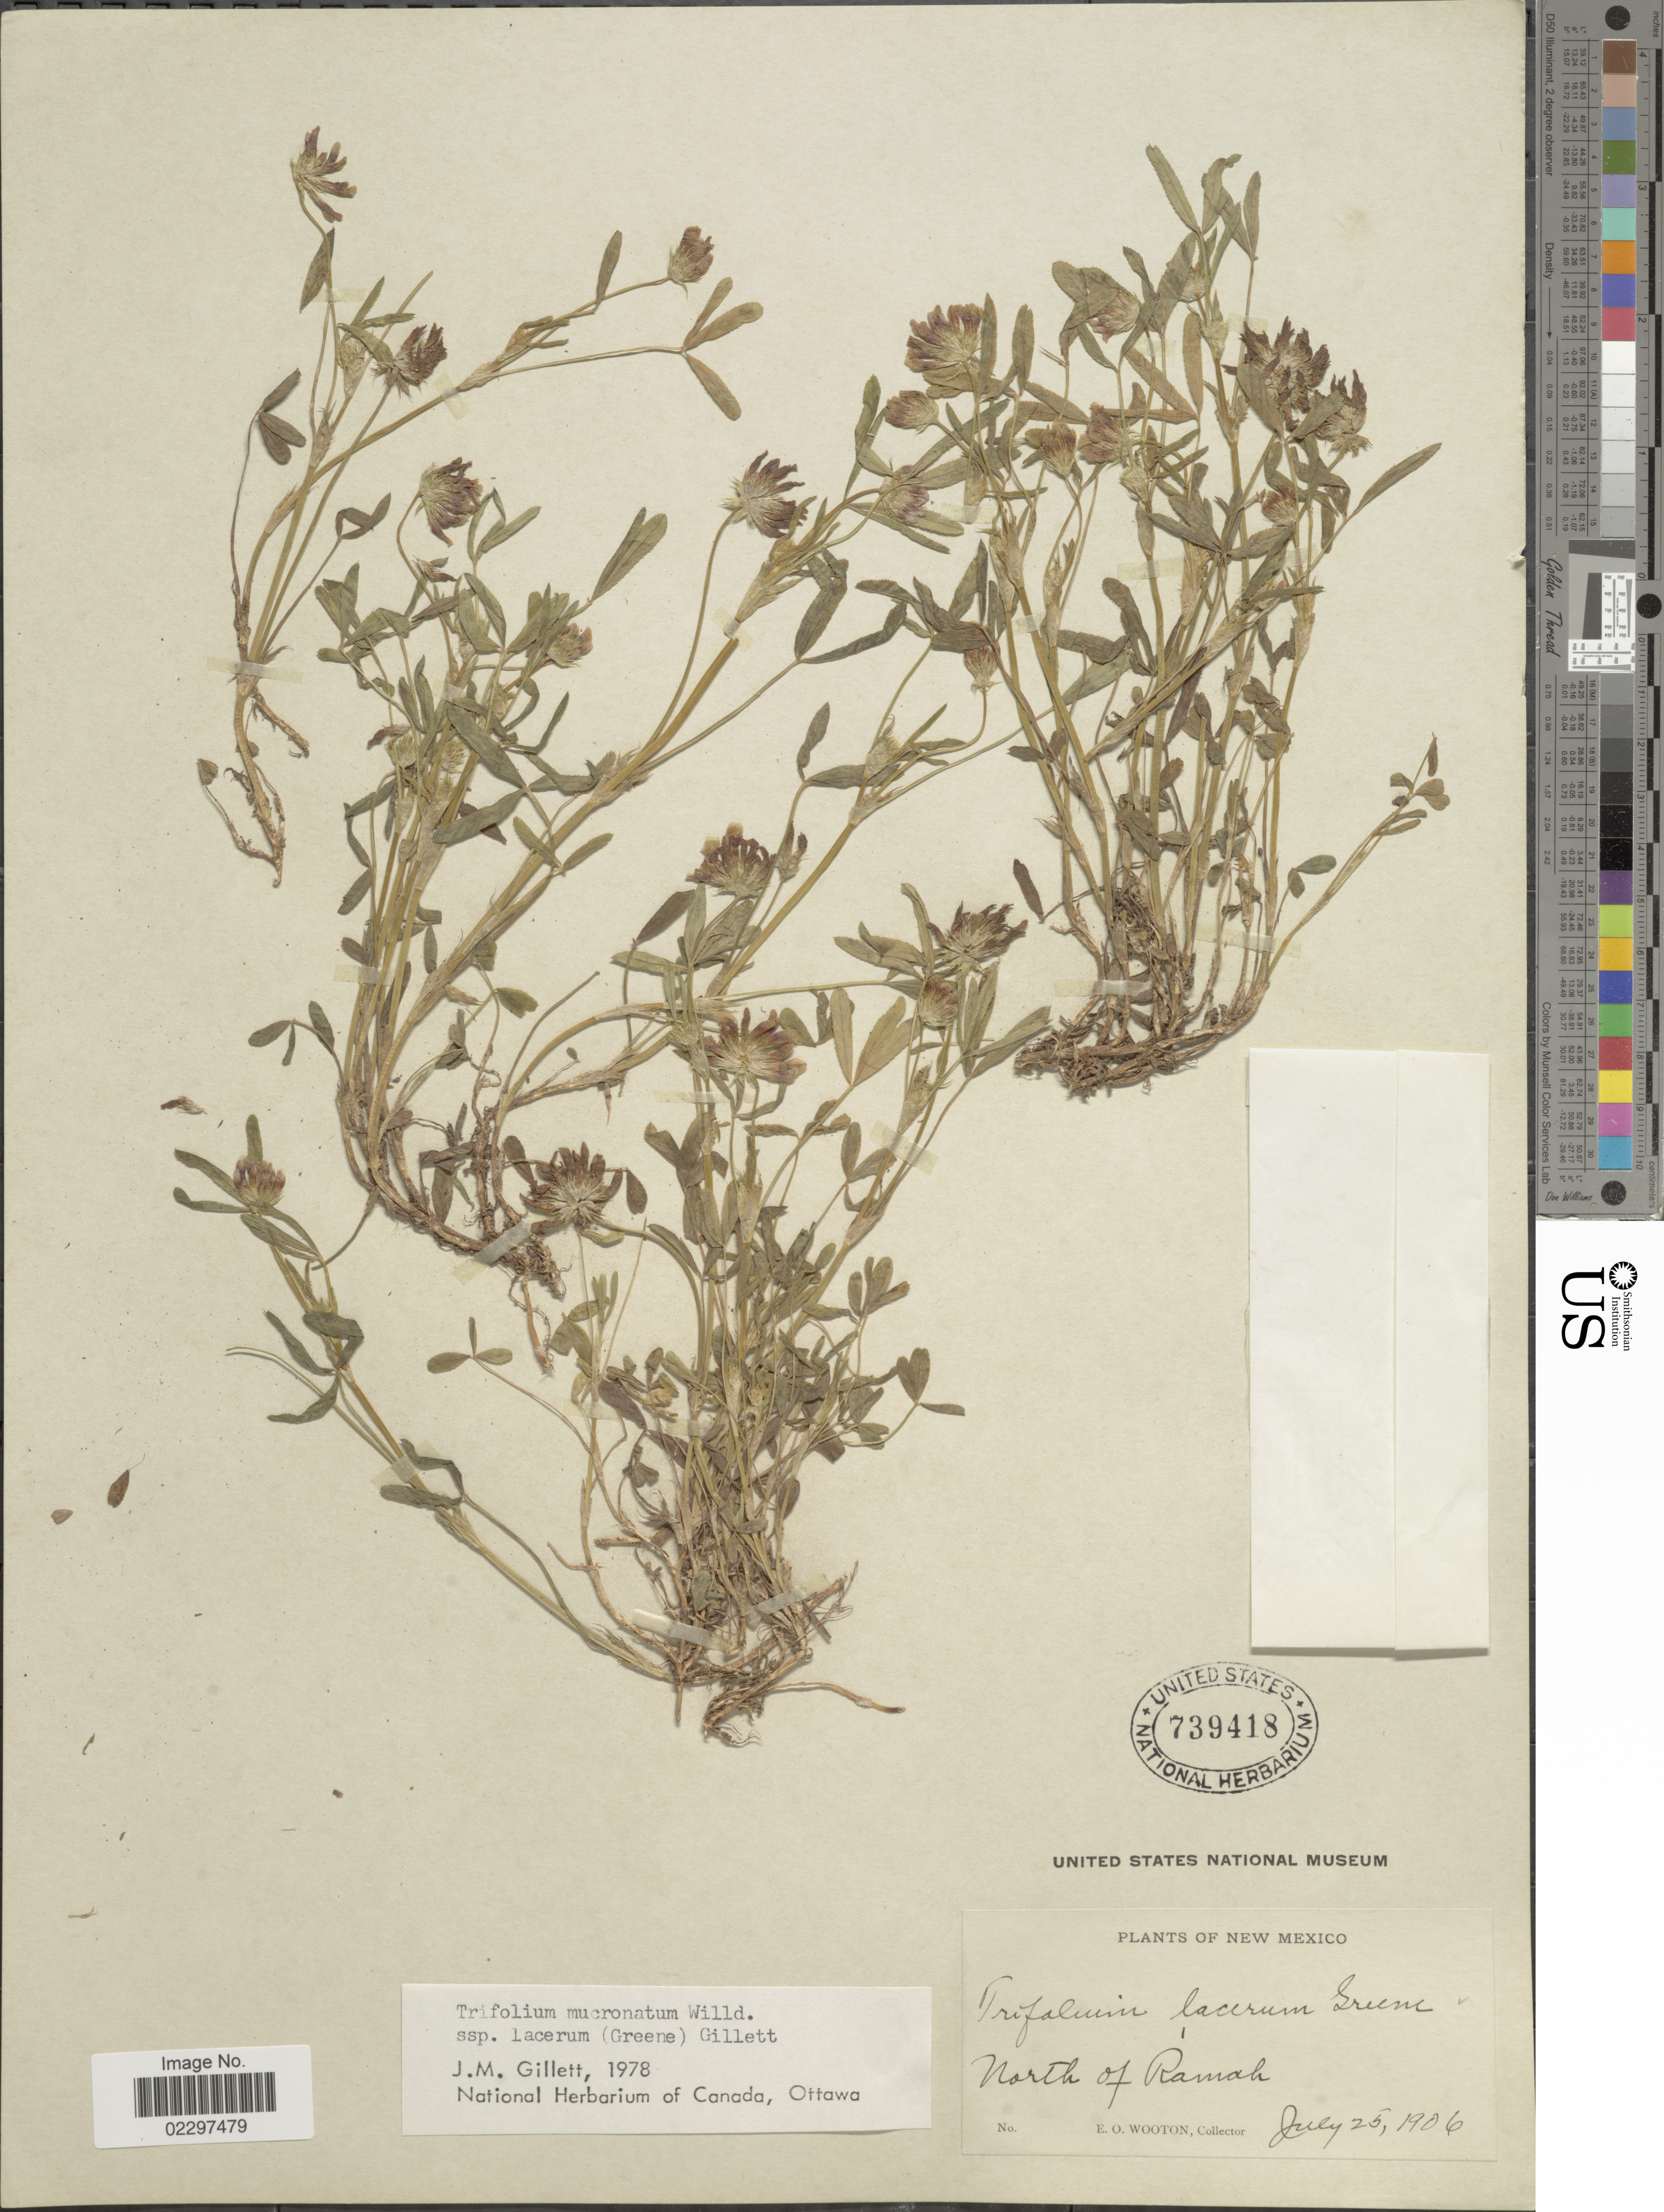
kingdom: Plantae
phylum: Tracheophyta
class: Magnoliopsida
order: Fabales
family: Fabaceae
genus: Trifolium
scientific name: Trifolium mucronatum subsp. lacerum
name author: Willd. ex Spreng.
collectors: E. O. Wooton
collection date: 1906-07-25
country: United States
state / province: New Mexico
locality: North of Ramah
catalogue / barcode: US 739418